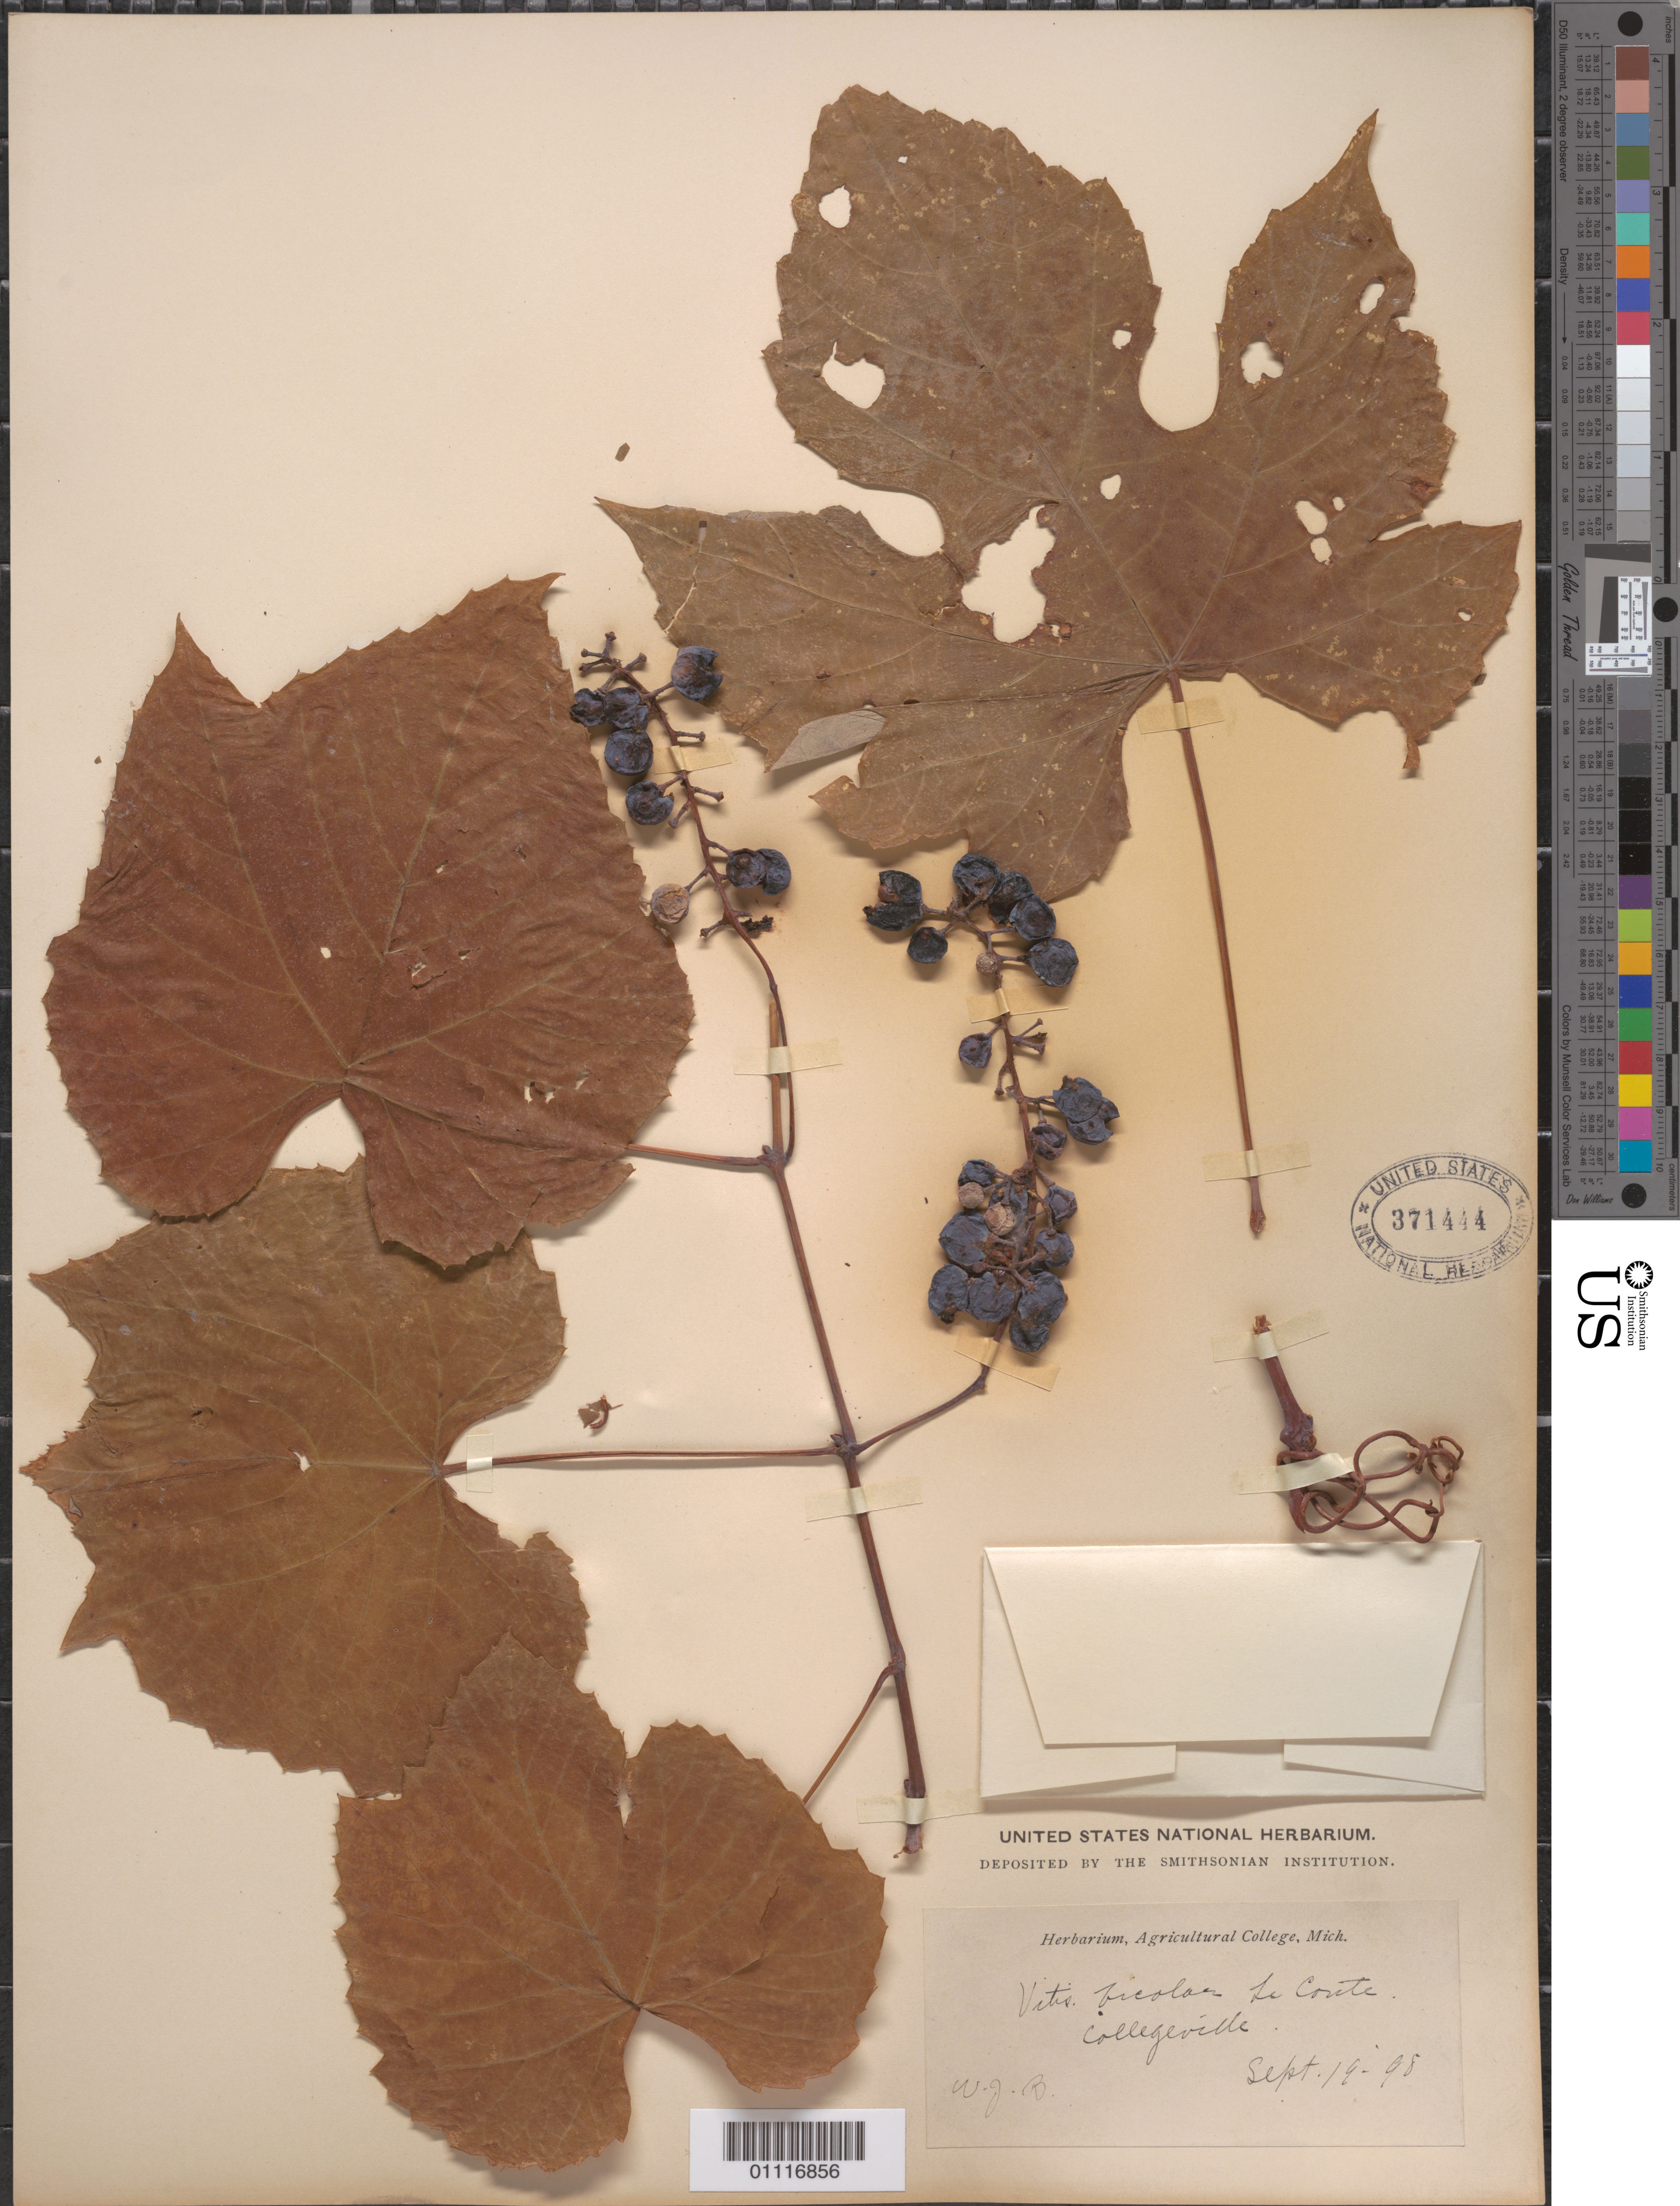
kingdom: Plantae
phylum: Tracheophyta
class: Magnoliopsida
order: Vitales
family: Vitaceae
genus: Vitis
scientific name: Vitis bicolor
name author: Leconte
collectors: W. J. Beal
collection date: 1898-09-19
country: United States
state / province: Michigan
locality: Agricultural College, Collegeville [Minnesota?]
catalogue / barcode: US 371444